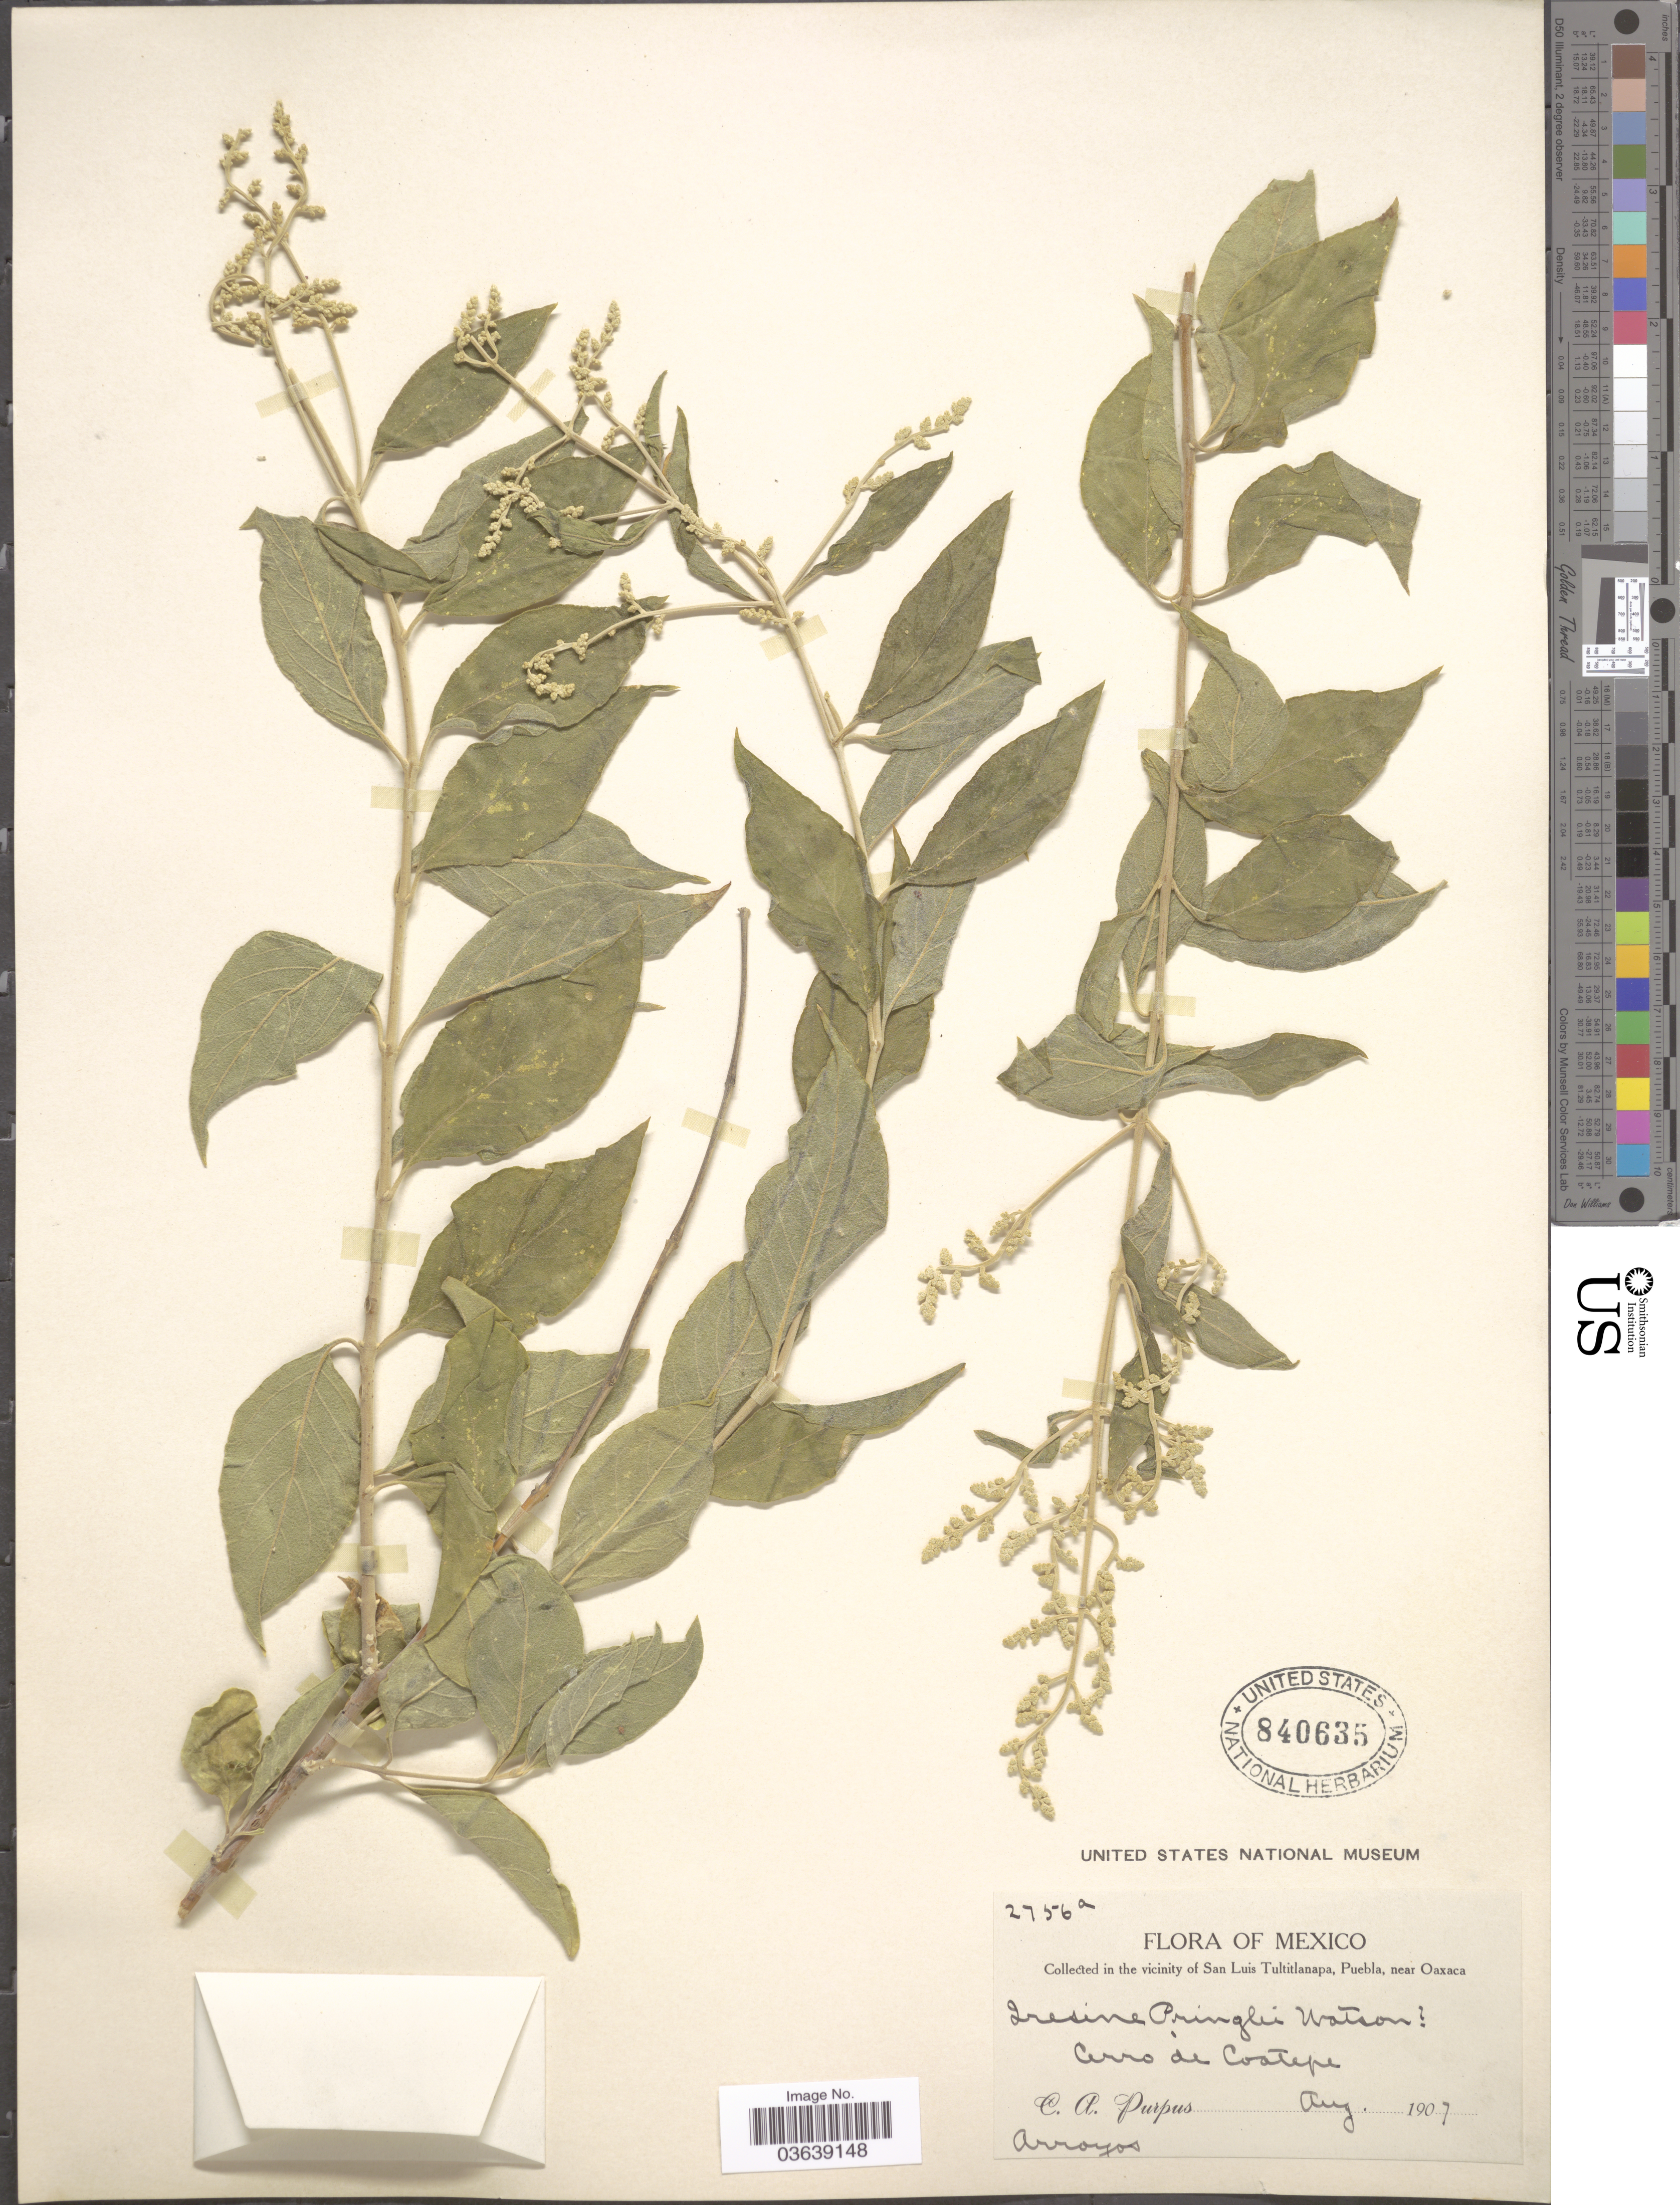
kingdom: Plantae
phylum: Tracheophyta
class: Magnoliopsida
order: Caryophyllales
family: Amaranthaceae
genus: Iresine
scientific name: Iresine pringlei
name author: S. Watson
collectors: C. A. Purpus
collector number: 2756a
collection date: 1907-08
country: Mexico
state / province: Puebla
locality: In the vicinity of San Luis Tultitlanapa, near Oaxaca. Cerro de Coatepe.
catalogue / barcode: US 840635